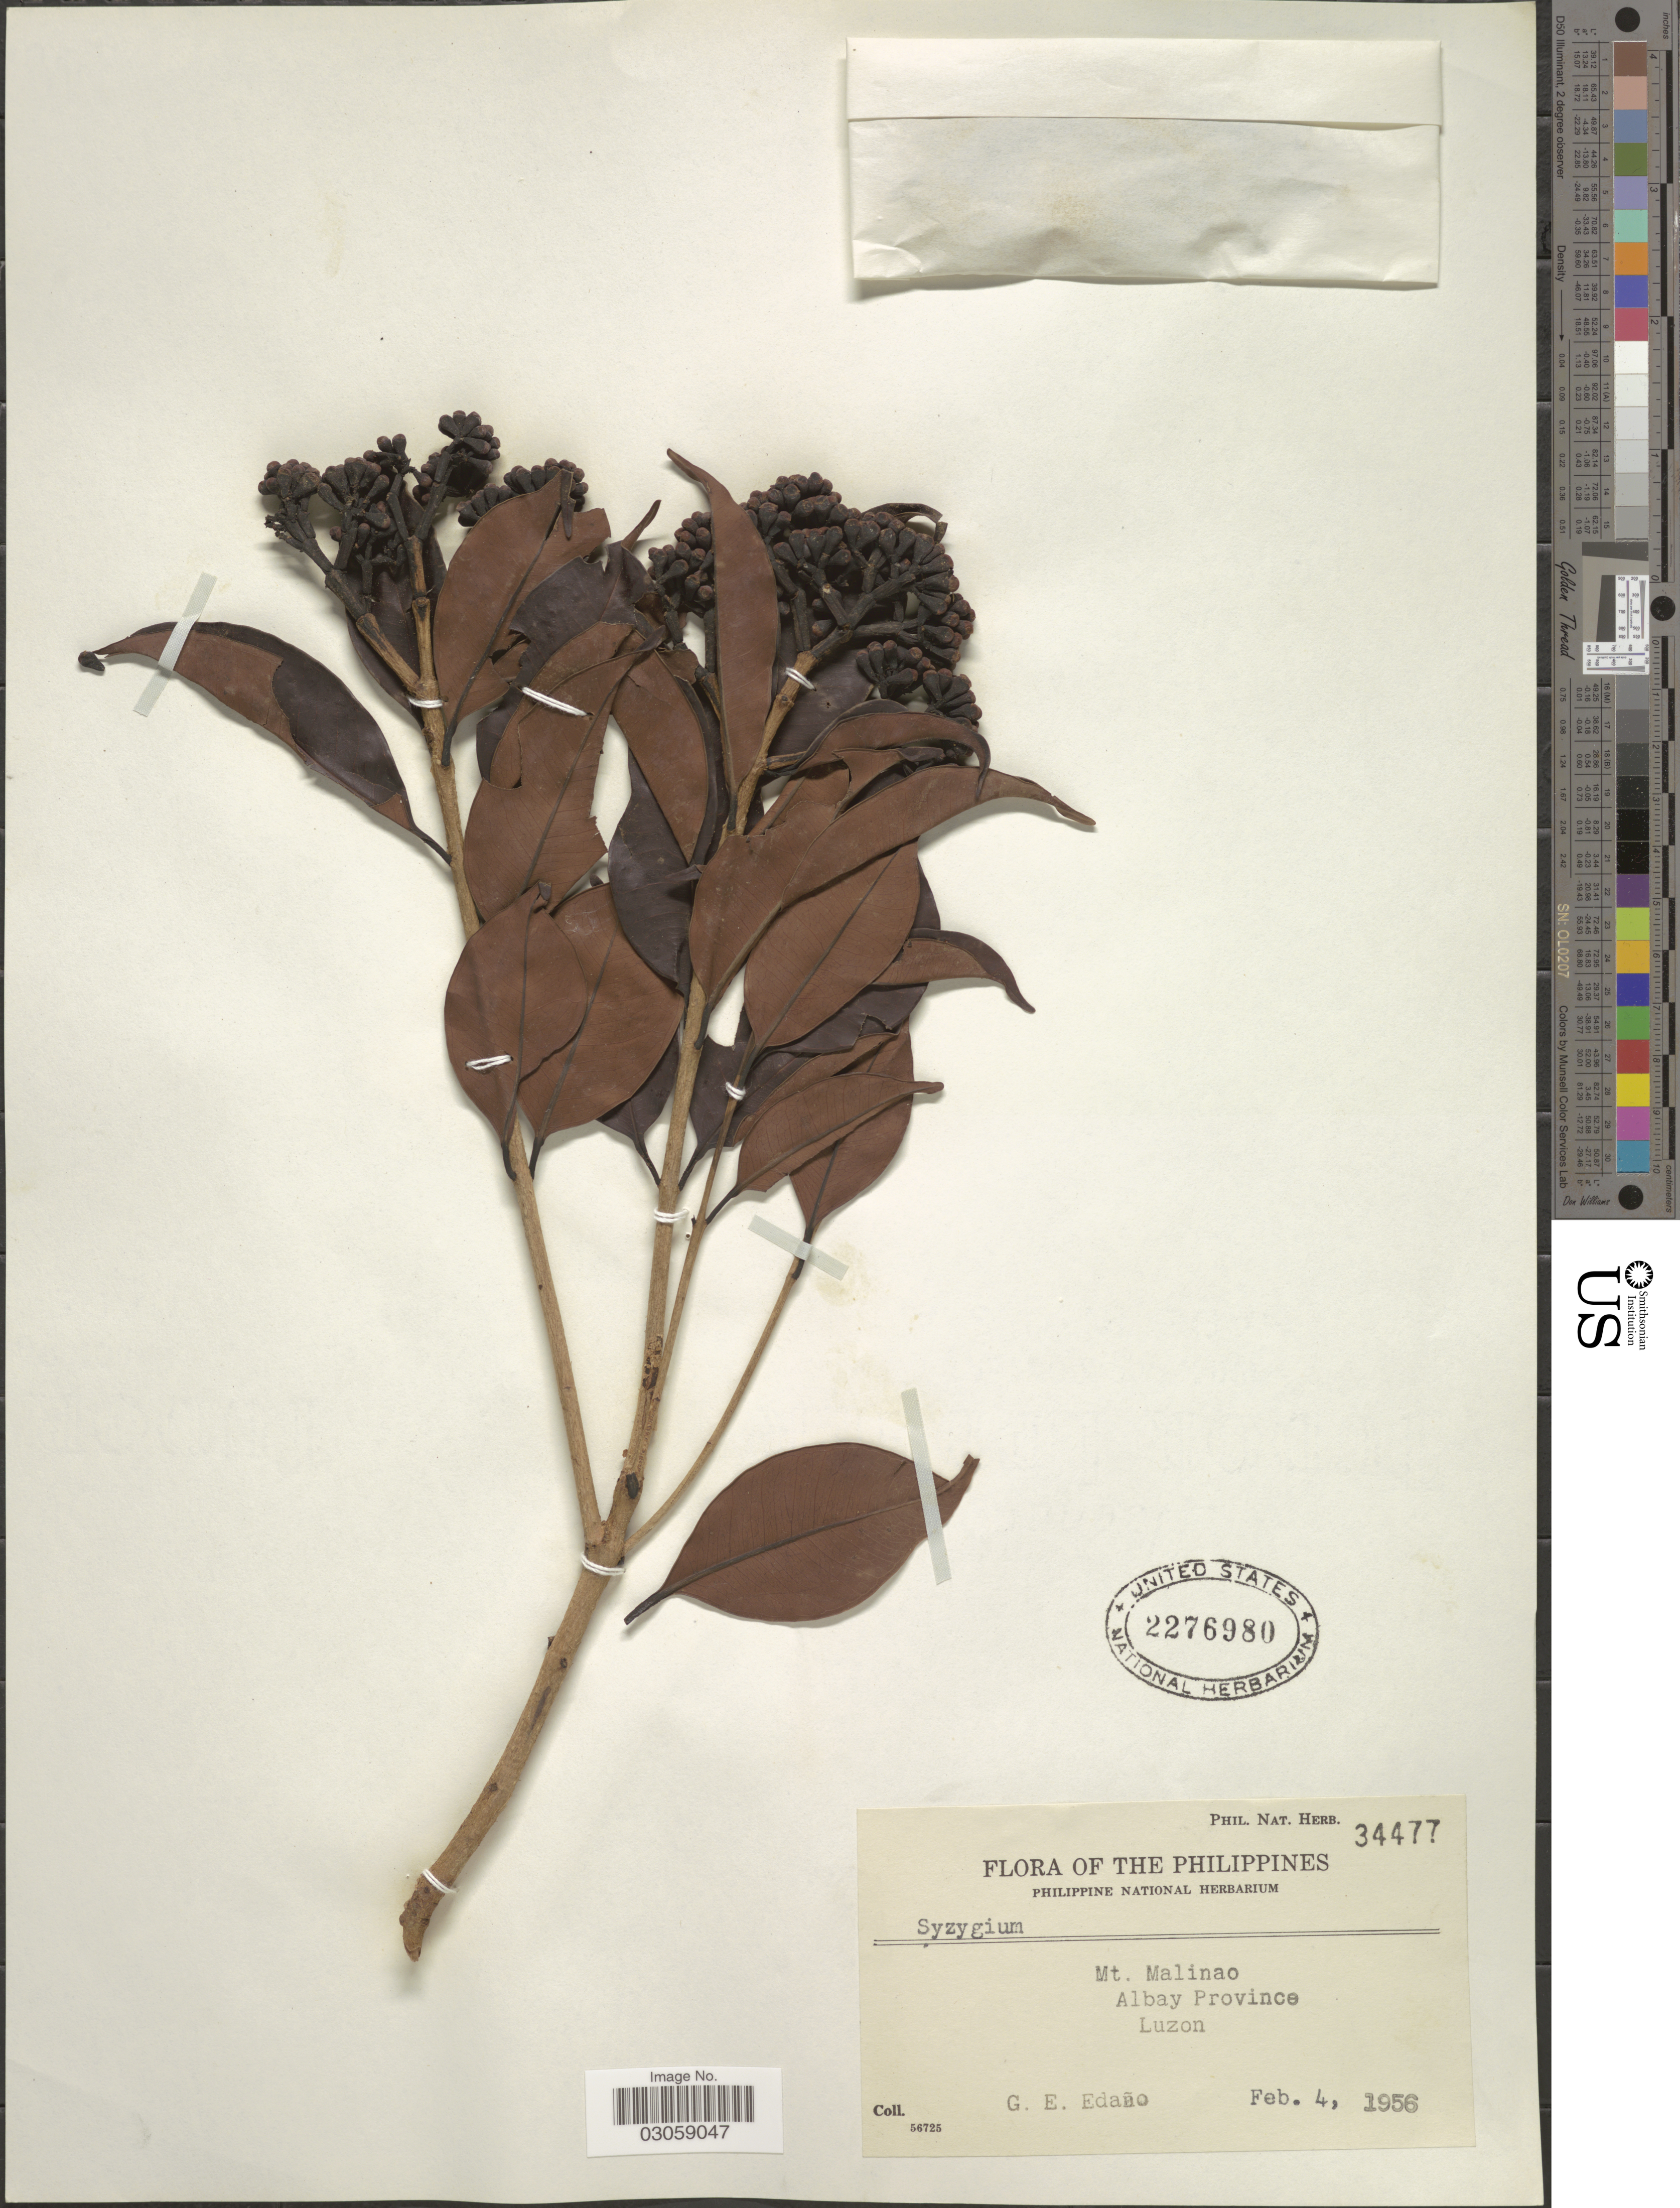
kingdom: Plantae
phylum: Tracheophyta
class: Magnoliopsida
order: Myrtales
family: Myrtaceae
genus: Syzygium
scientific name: Syzygium sp.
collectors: G. E. Edaño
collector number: Phil. Nat. Herb. 34477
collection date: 1956-02-04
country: Philippines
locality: Mt. Malinao, Albay Province, Luzon.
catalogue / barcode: US 2276980